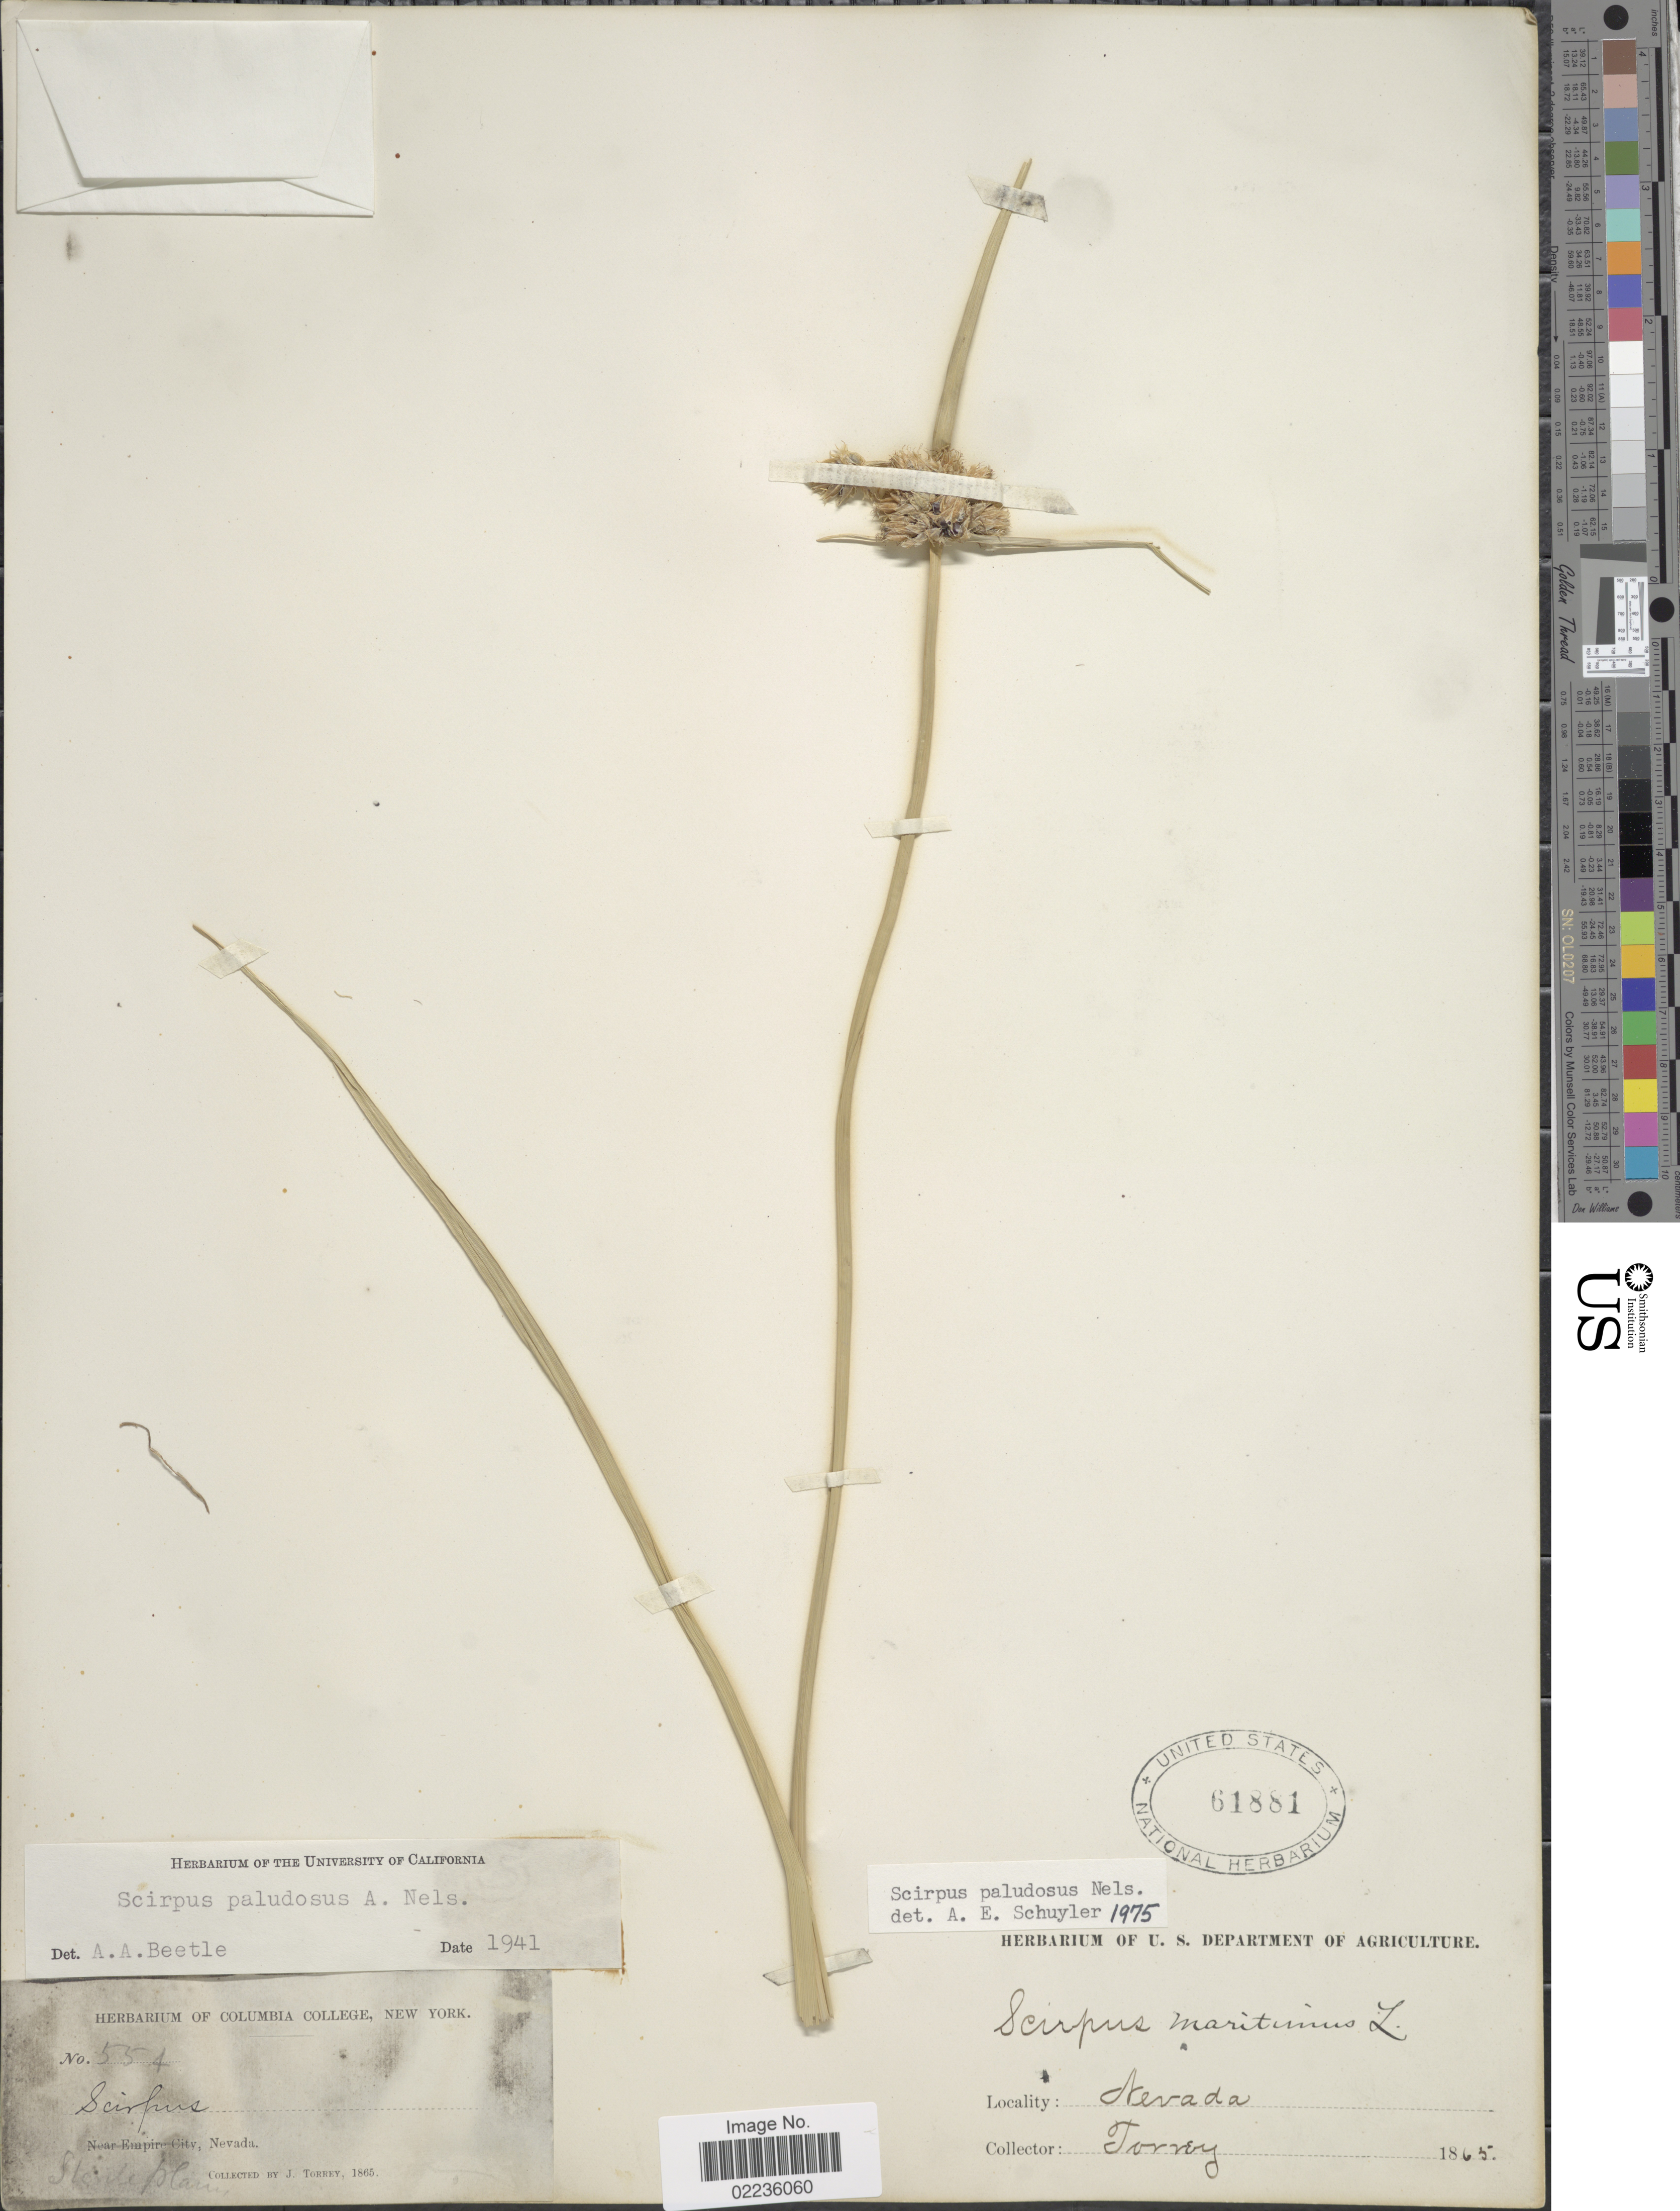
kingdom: Plantae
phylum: Tracheophyta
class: Liliopsida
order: Poales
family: Cyperaceae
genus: Bolboschoenus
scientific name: Bolboschoenus maritimus subsp. paludosus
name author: (A. Nelson) T. Koyama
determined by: Strong, M. T., (US), Smithsonian Institution - National Museum of Natural History (UNITED STATES)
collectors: J. Torrey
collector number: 554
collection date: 1865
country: United States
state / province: Nevada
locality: Sterile plains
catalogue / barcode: US 61881